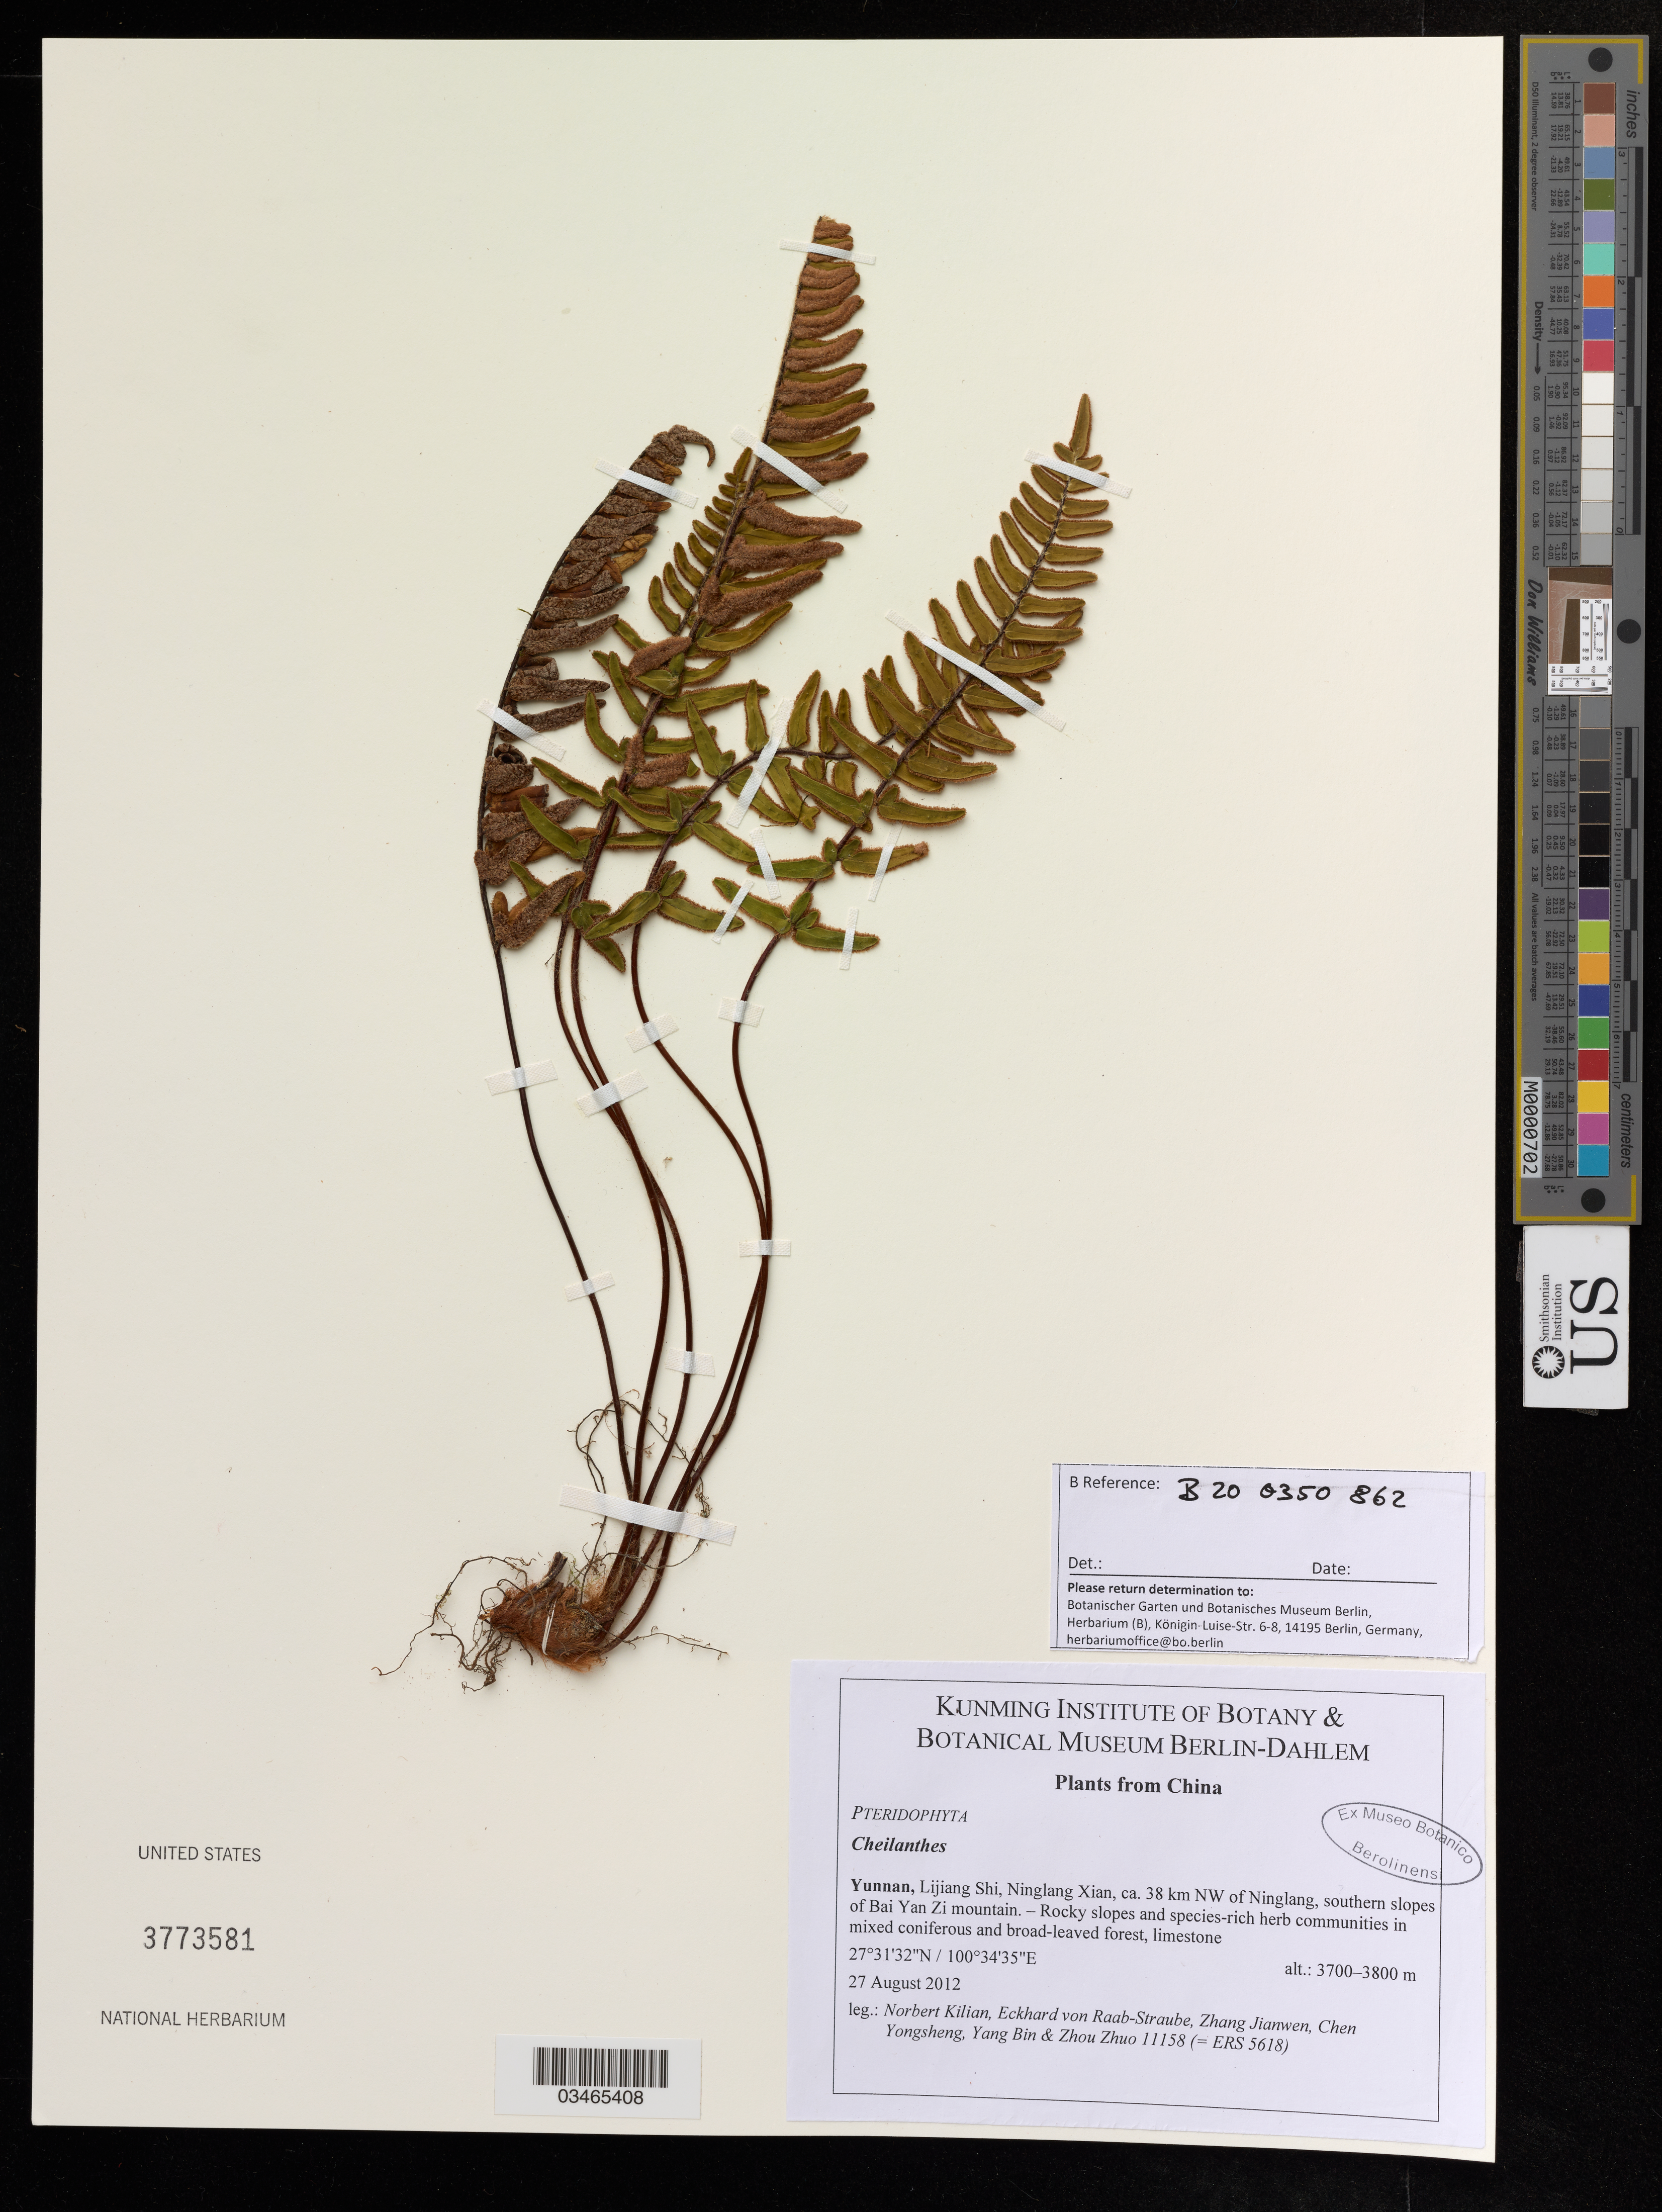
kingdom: Plantae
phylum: Tracheophyta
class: Polypodiopsida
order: Polypodiales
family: Pteridaceae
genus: Cheilanthes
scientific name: Cheilanthes sp.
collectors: N. Kilian & E. Raab-Straube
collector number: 11158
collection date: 2012-08-27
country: China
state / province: Yunnan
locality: Lijiang Shi, Ninglang Xian, ca. 38 km NW of Ninglang, southern slopes of Bai Yan Zi mountain, Rocky slopes and species-rich herb communities in mixed coniferous and broad-leaved forest.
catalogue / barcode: US 3773581